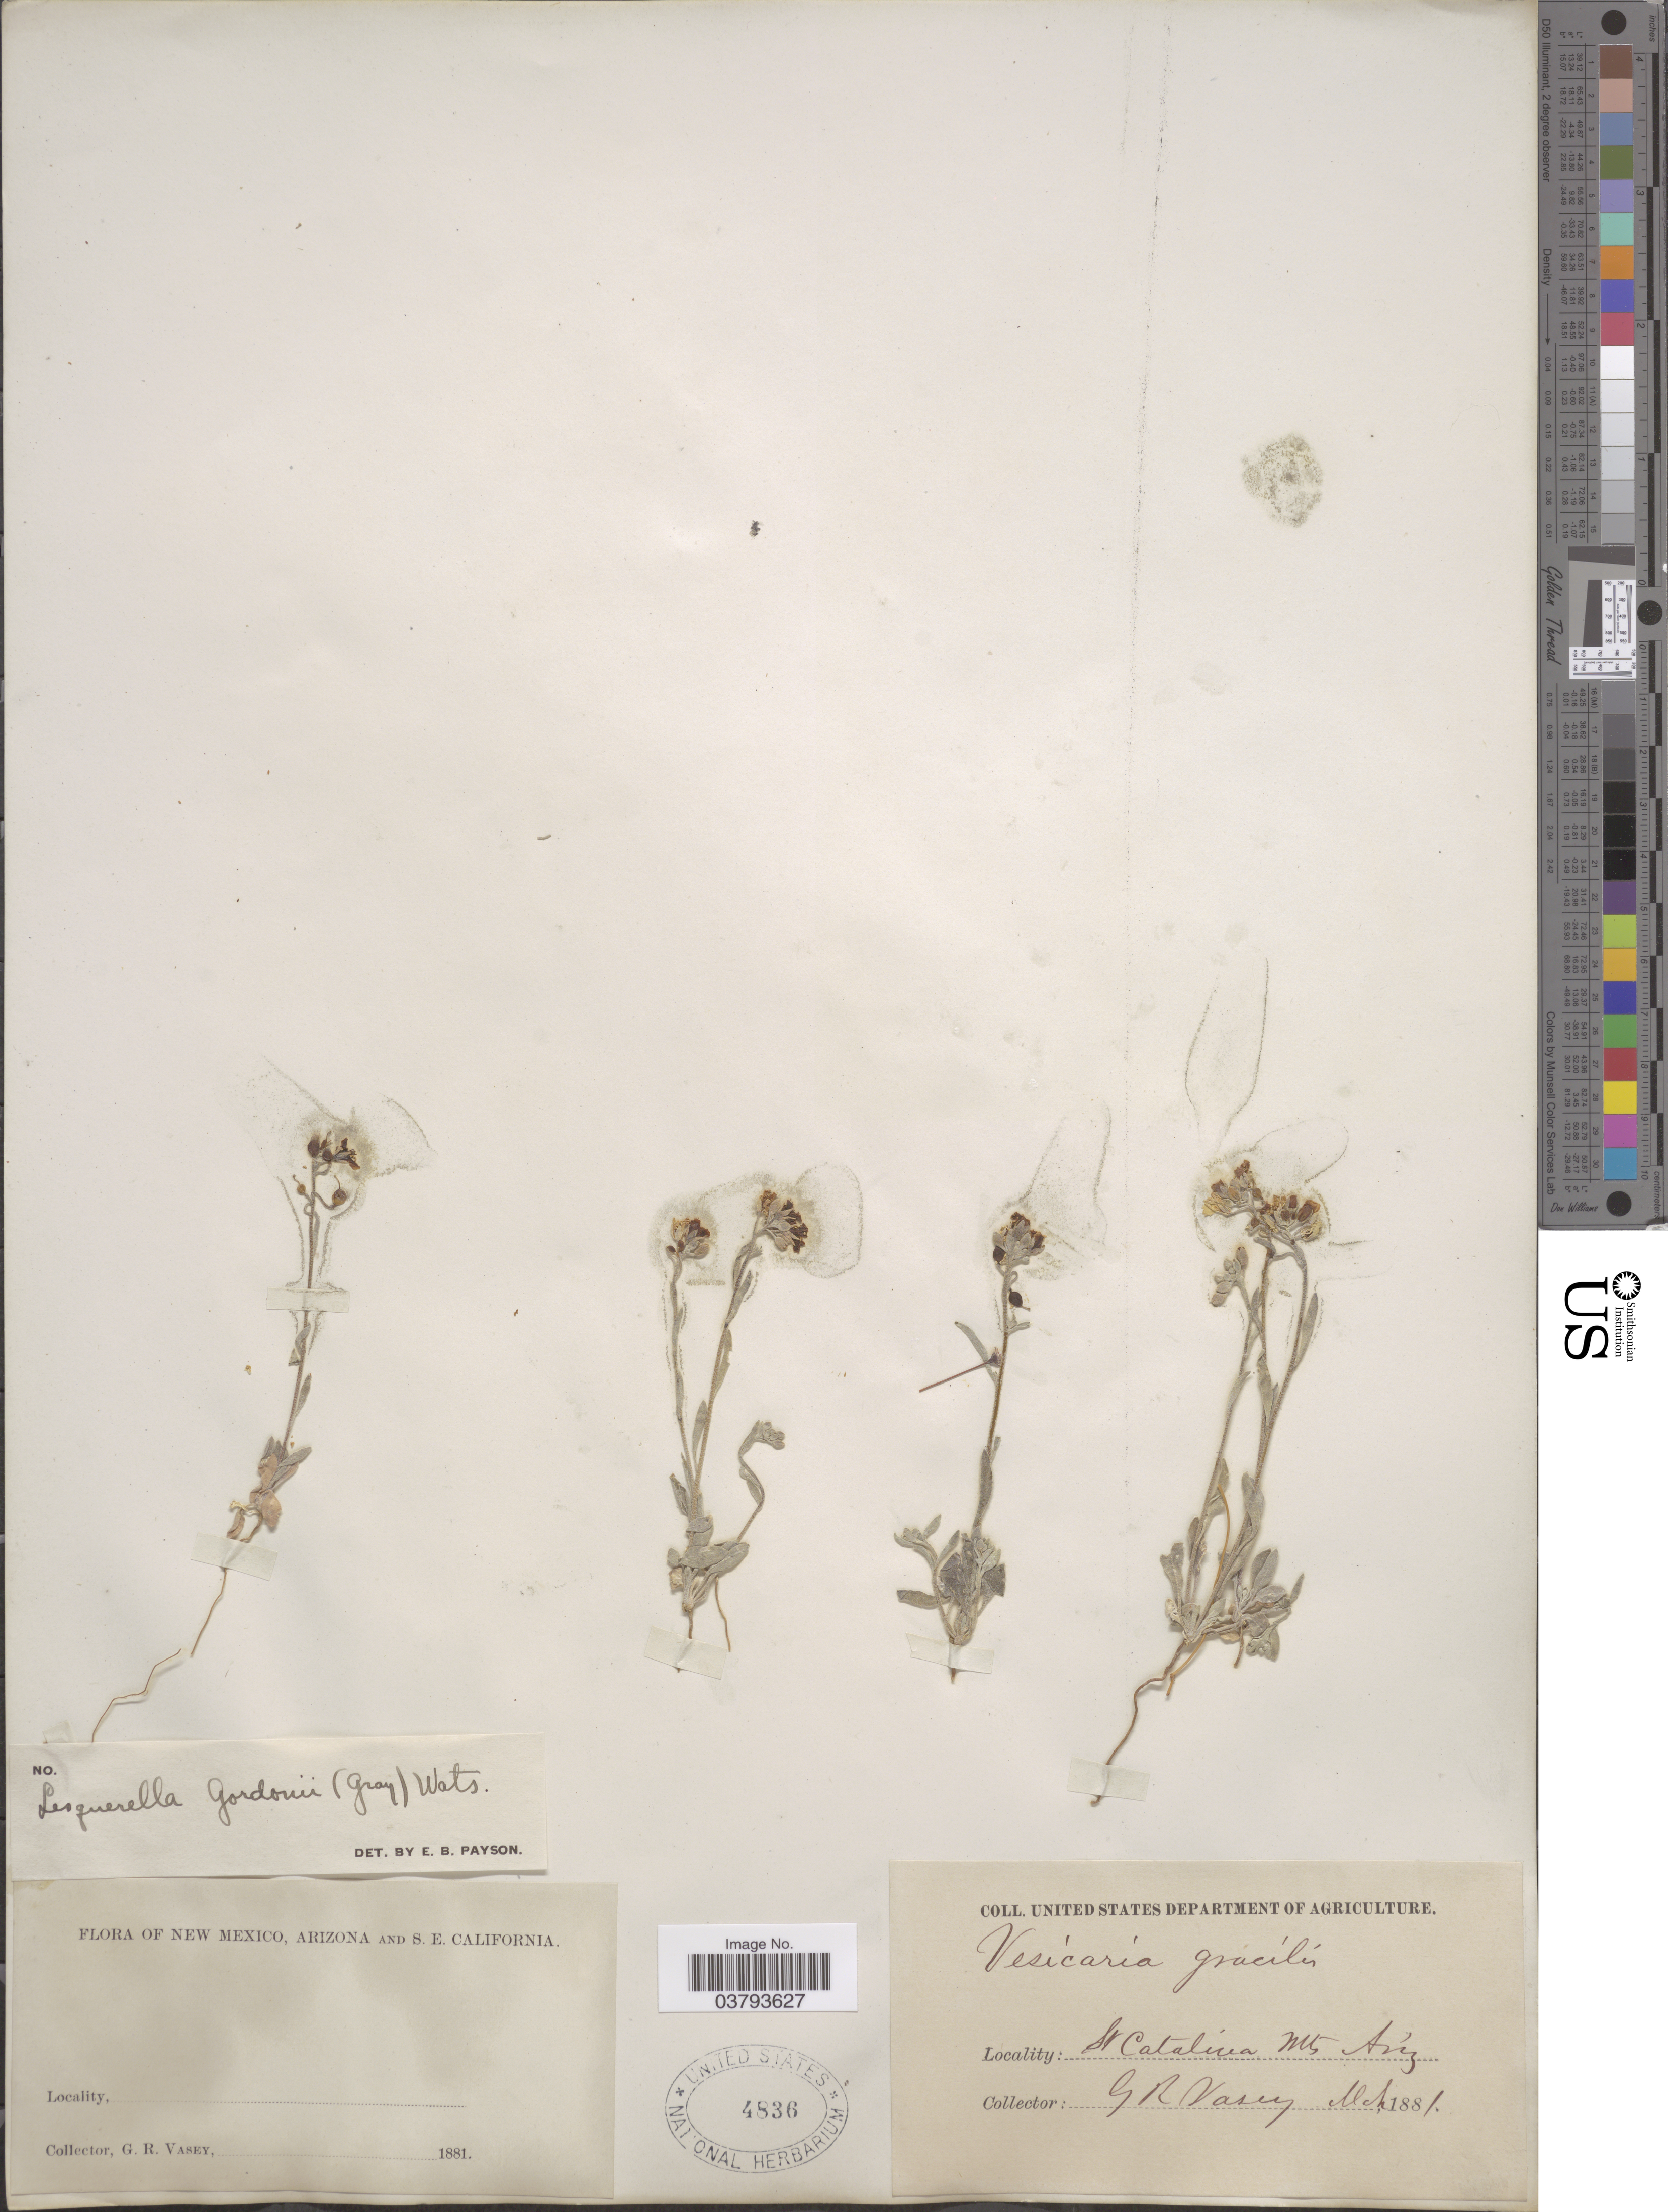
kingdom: Plantae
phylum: Tracheophyta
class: Magnoliopsida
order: Brassicales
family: Brassicaceae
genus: Lesquerella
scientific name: Lesquerella gordonii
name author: (A. Gray) S. Watson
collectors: G. R. Vasey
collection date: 1881-03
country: United States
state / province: Arizona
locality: St. Catalina Mts.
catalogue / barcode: US 4836